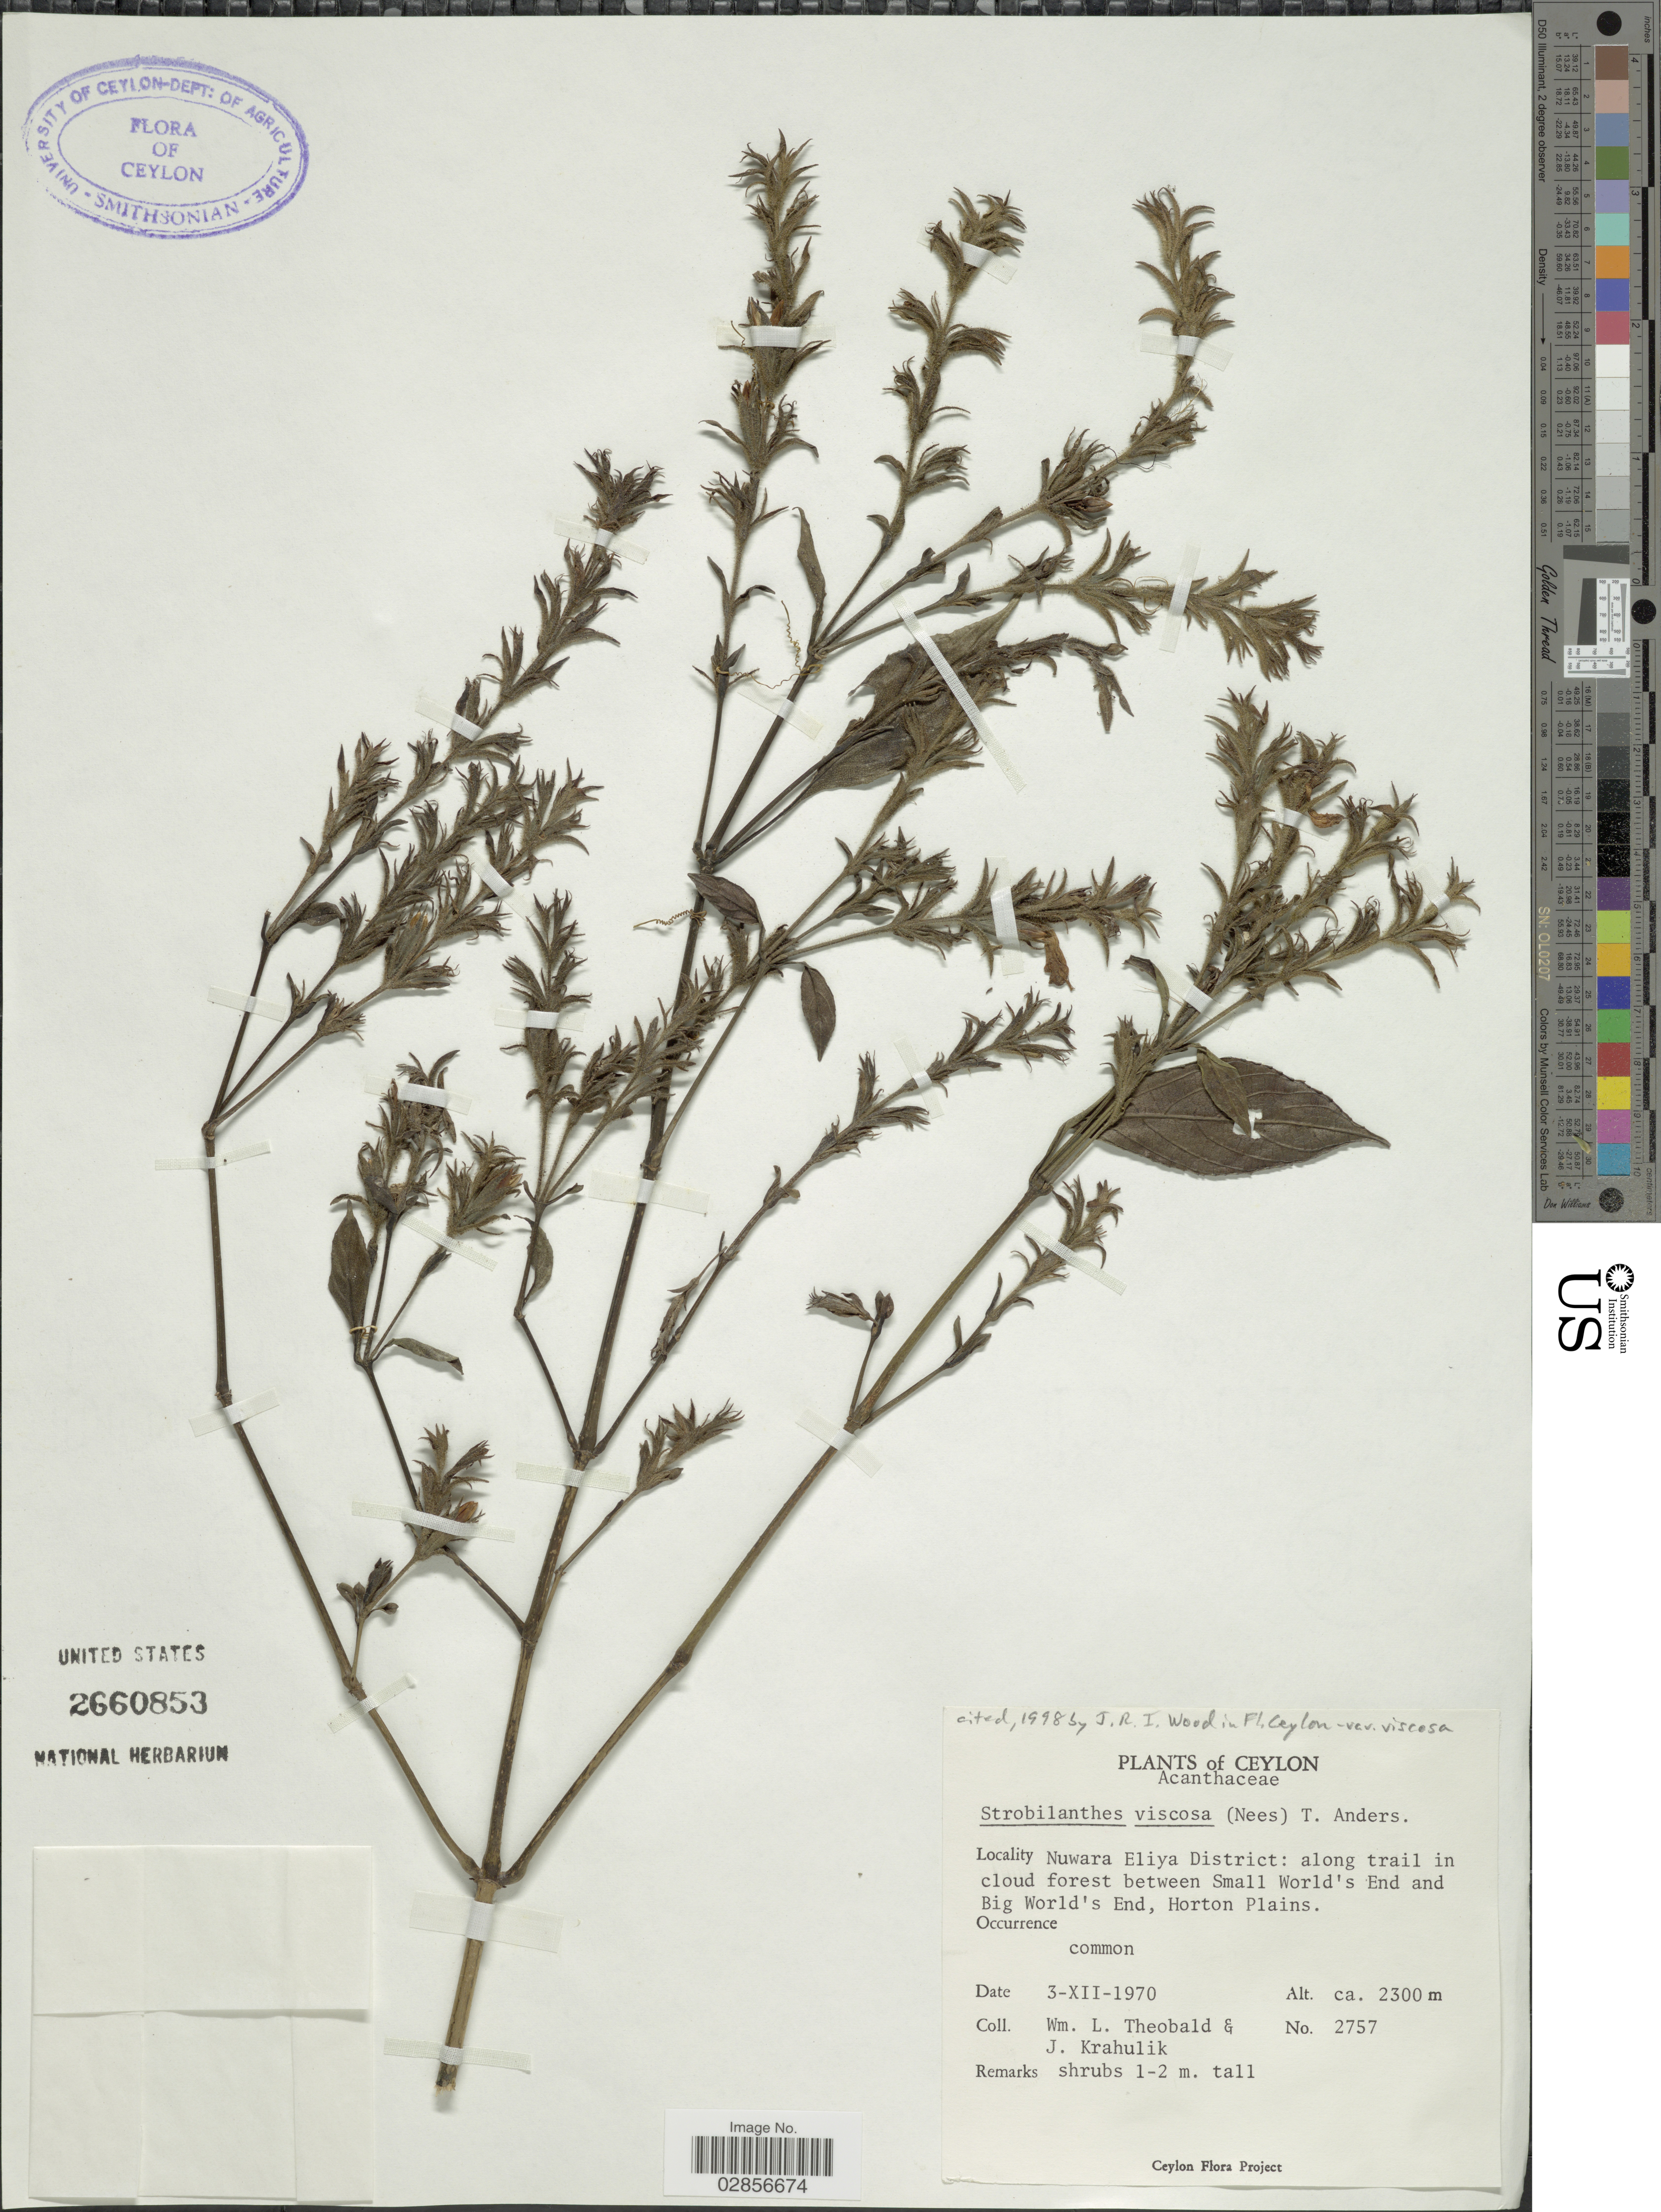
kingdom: Plantae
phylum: Tracheophyta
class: Magnoliopsida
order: Lamiales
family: Acanthaceae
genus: Strobilanthes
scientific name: Strobilanthes viscosa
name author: T. Anderson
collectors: W. L. Theobald & J. Krahulik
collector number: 2757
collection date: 1970-12-03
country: Sri Lanka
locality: Ceylon, Nuwara Eliya District: along trail in cloud forest between Small World's End and Big World's End, Horton Plains.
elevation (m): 2300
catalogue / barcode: US 2660853